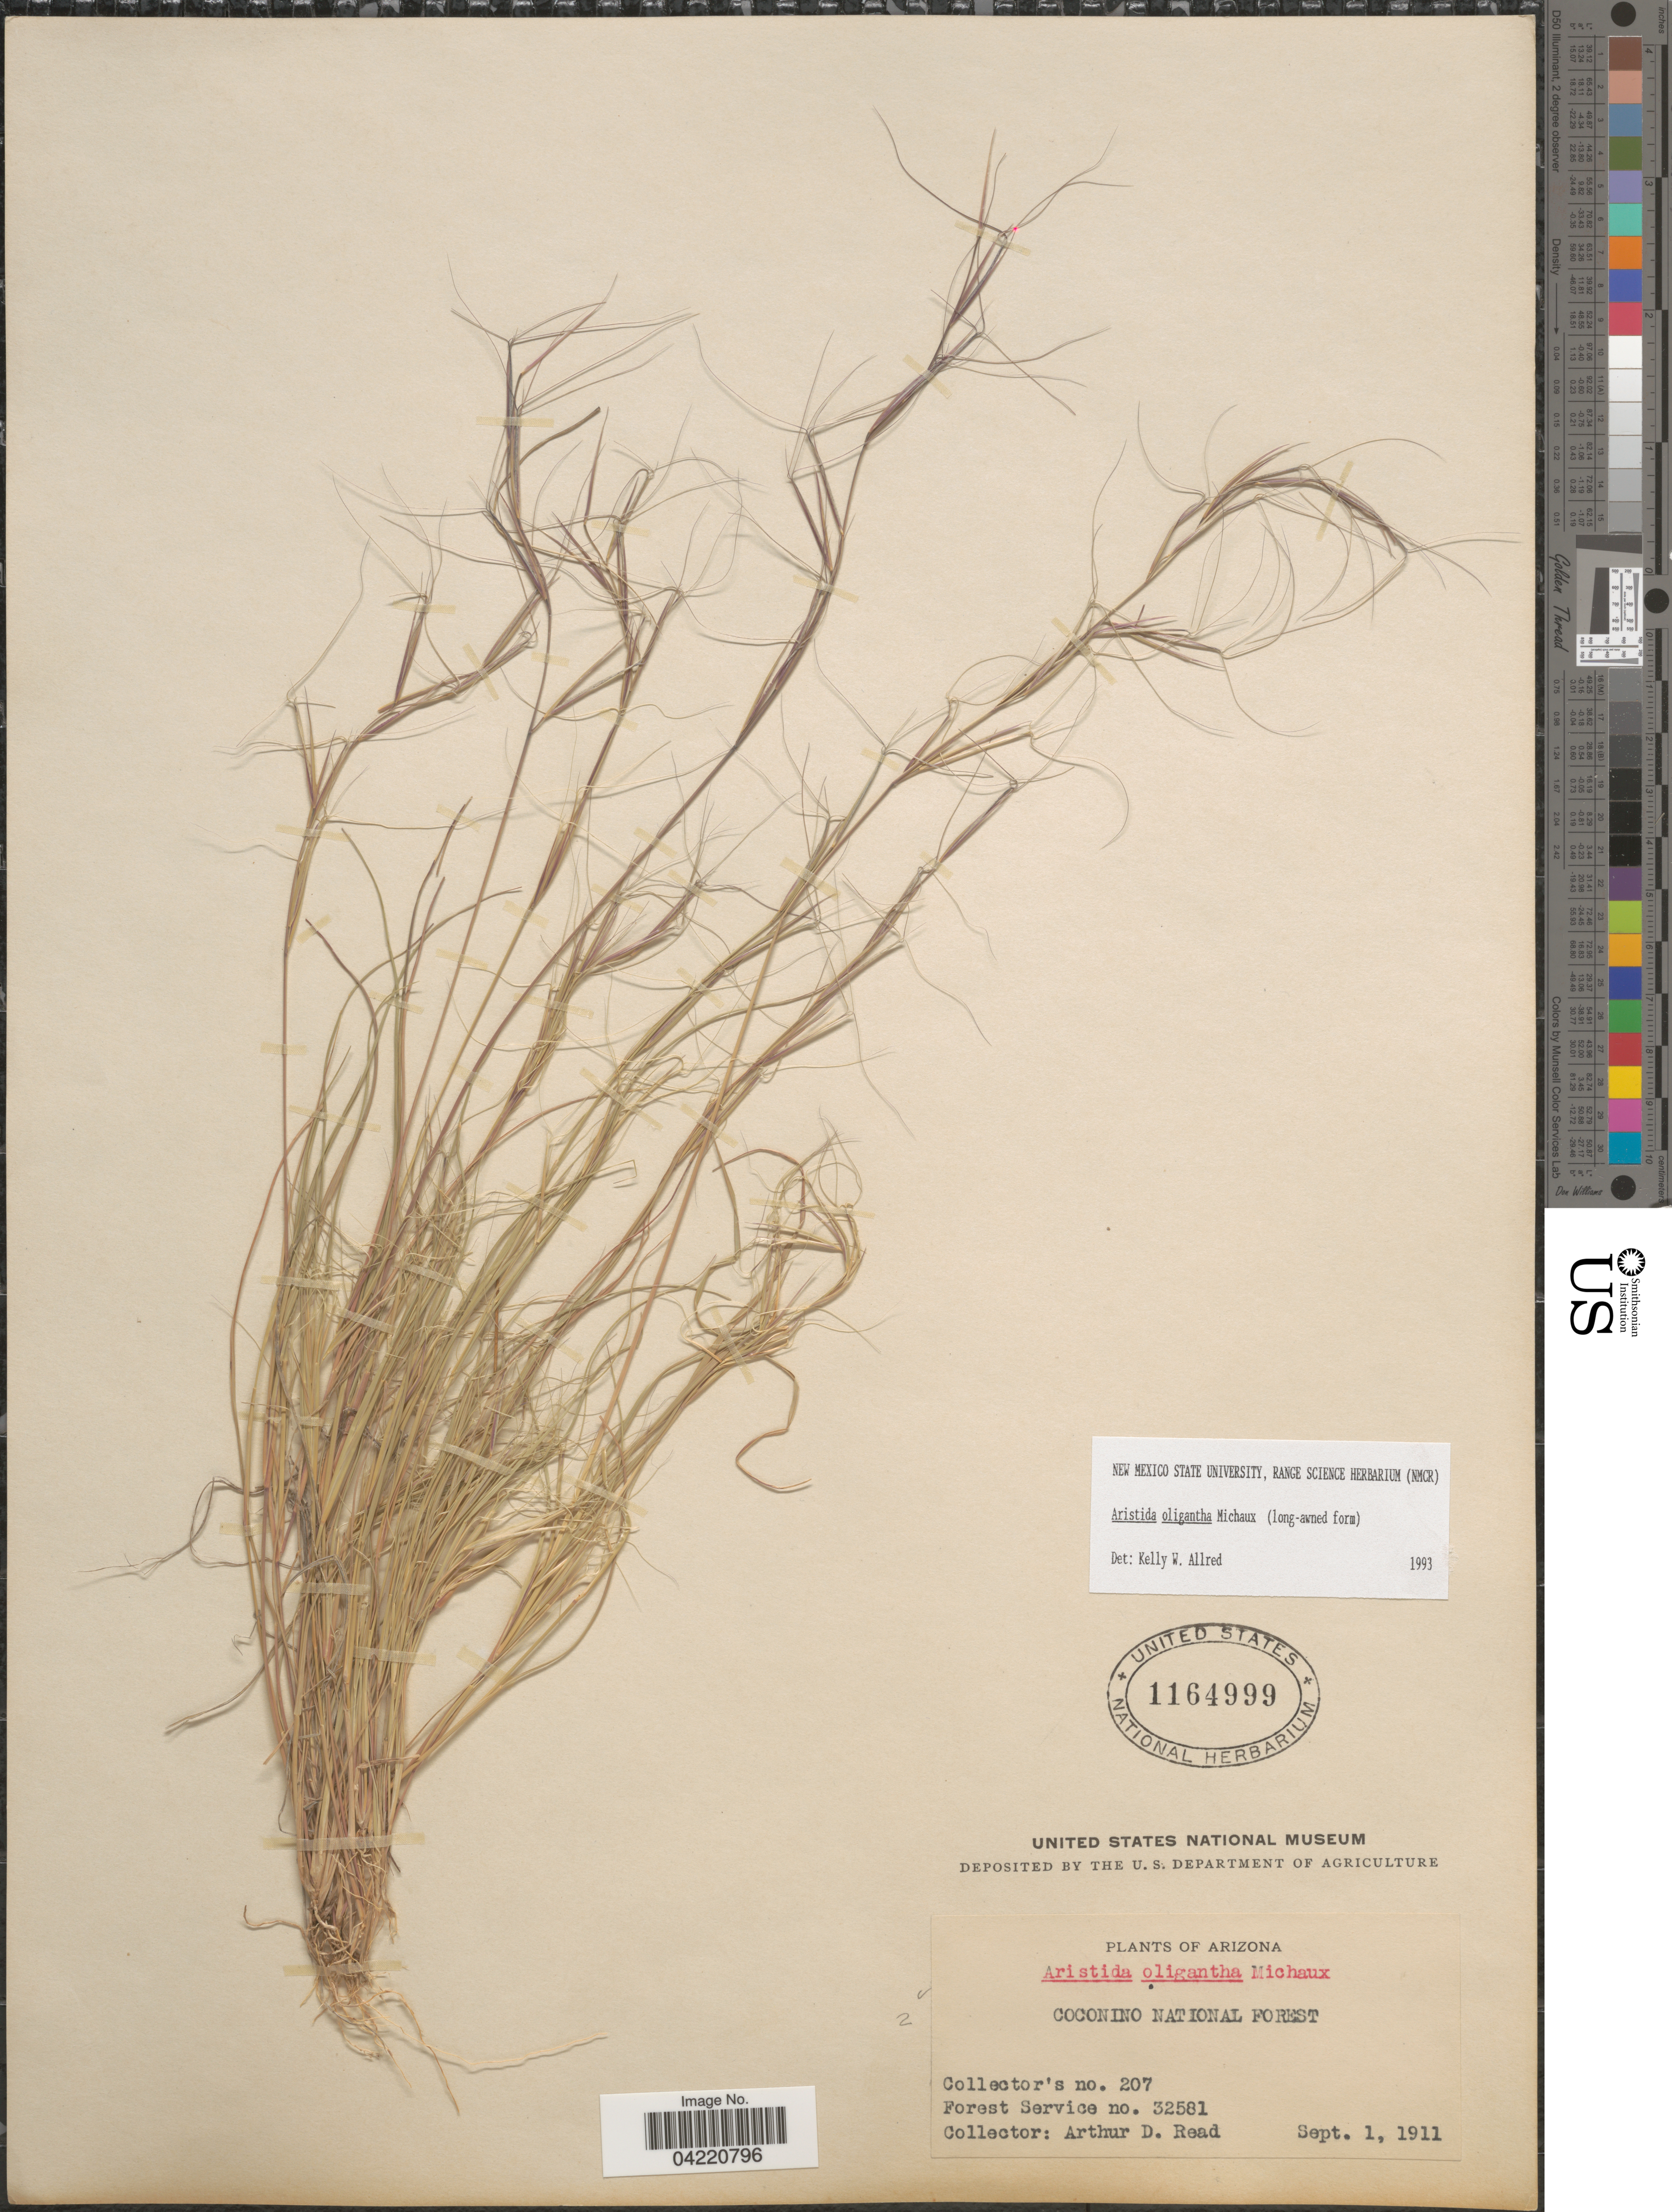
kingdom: Plantae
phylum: Tracheophyta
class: Liliopsida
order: Poales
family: Poaceae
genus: Aristida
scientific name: Aristida oligantha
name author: Michx.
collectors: A. D. Read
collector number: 207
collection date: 1911-09-01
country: United States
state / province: Arizona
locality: Coconino National Forest.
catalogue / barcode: US 1164999